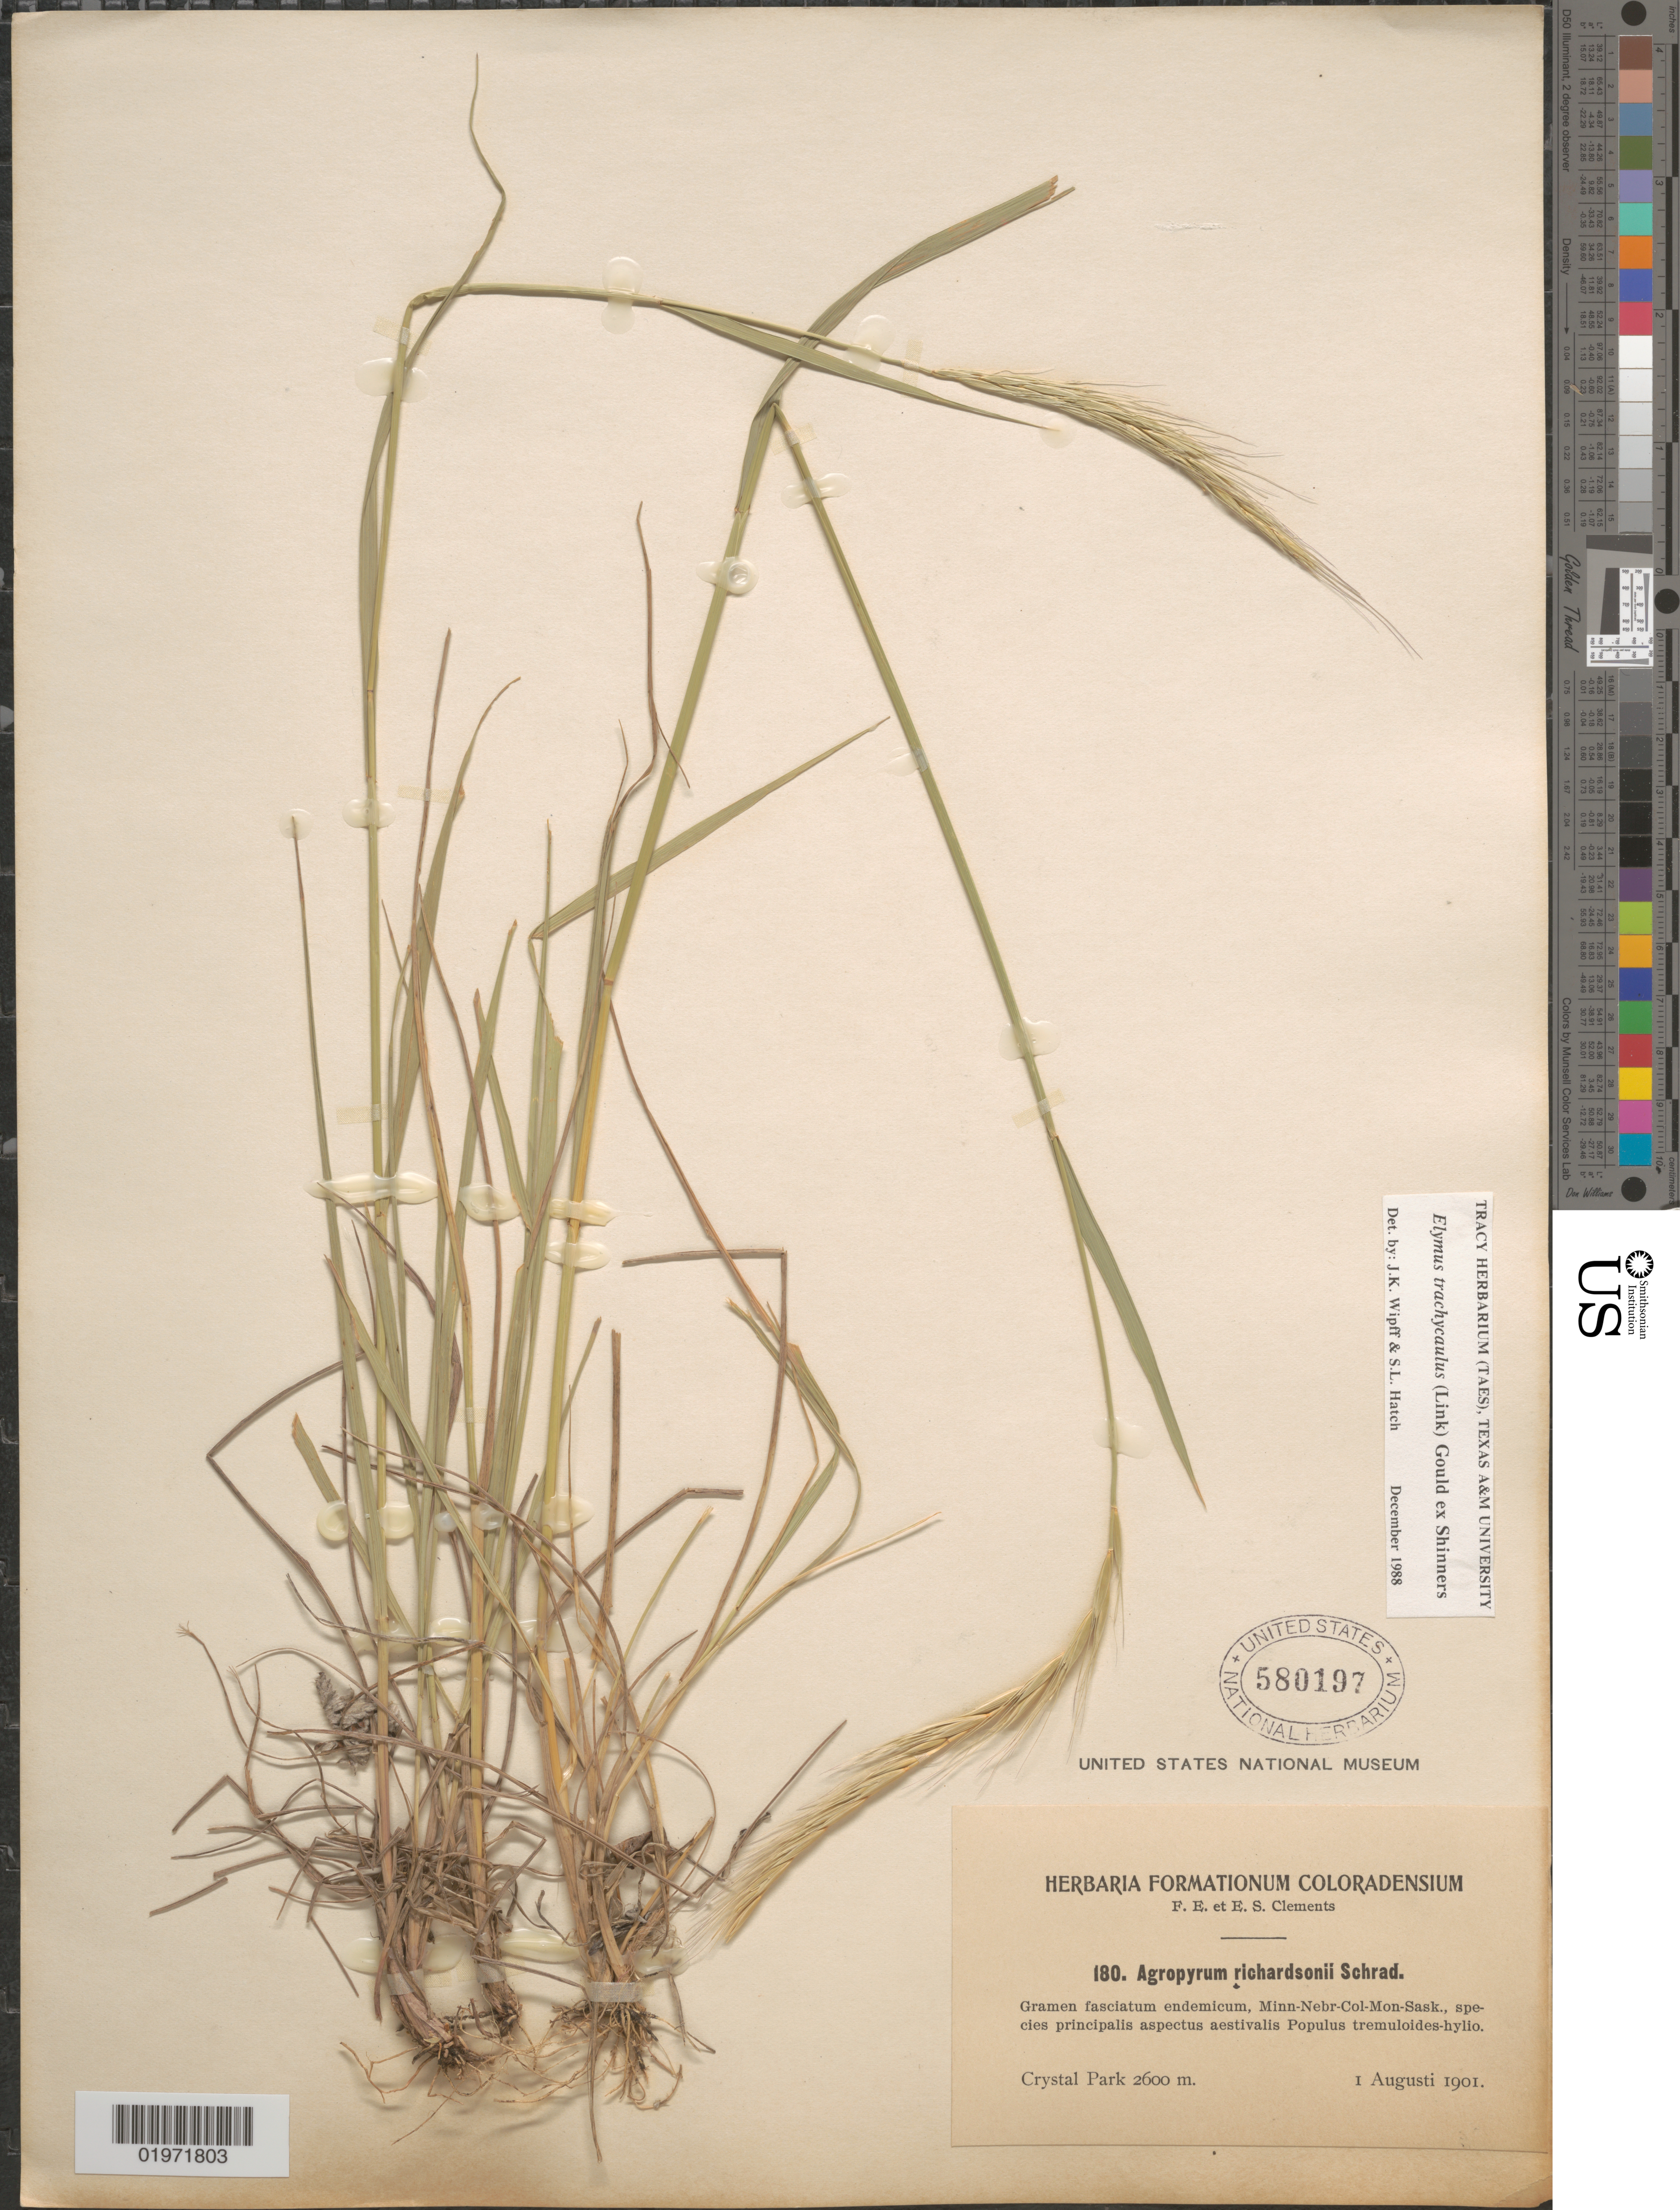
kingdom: Plantae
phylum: Tracheophyta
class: Liliopsida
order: Poales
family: Poaceae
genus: Elymus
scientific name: Elymus trachycaulus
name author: (Link) Gould ex Shinners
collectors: F. E. Clements & E. S. Clements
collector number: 180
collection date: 1901-08-01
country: United States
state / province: Colorado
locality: Crystal Park.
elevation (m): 2600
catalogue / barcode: US 580197